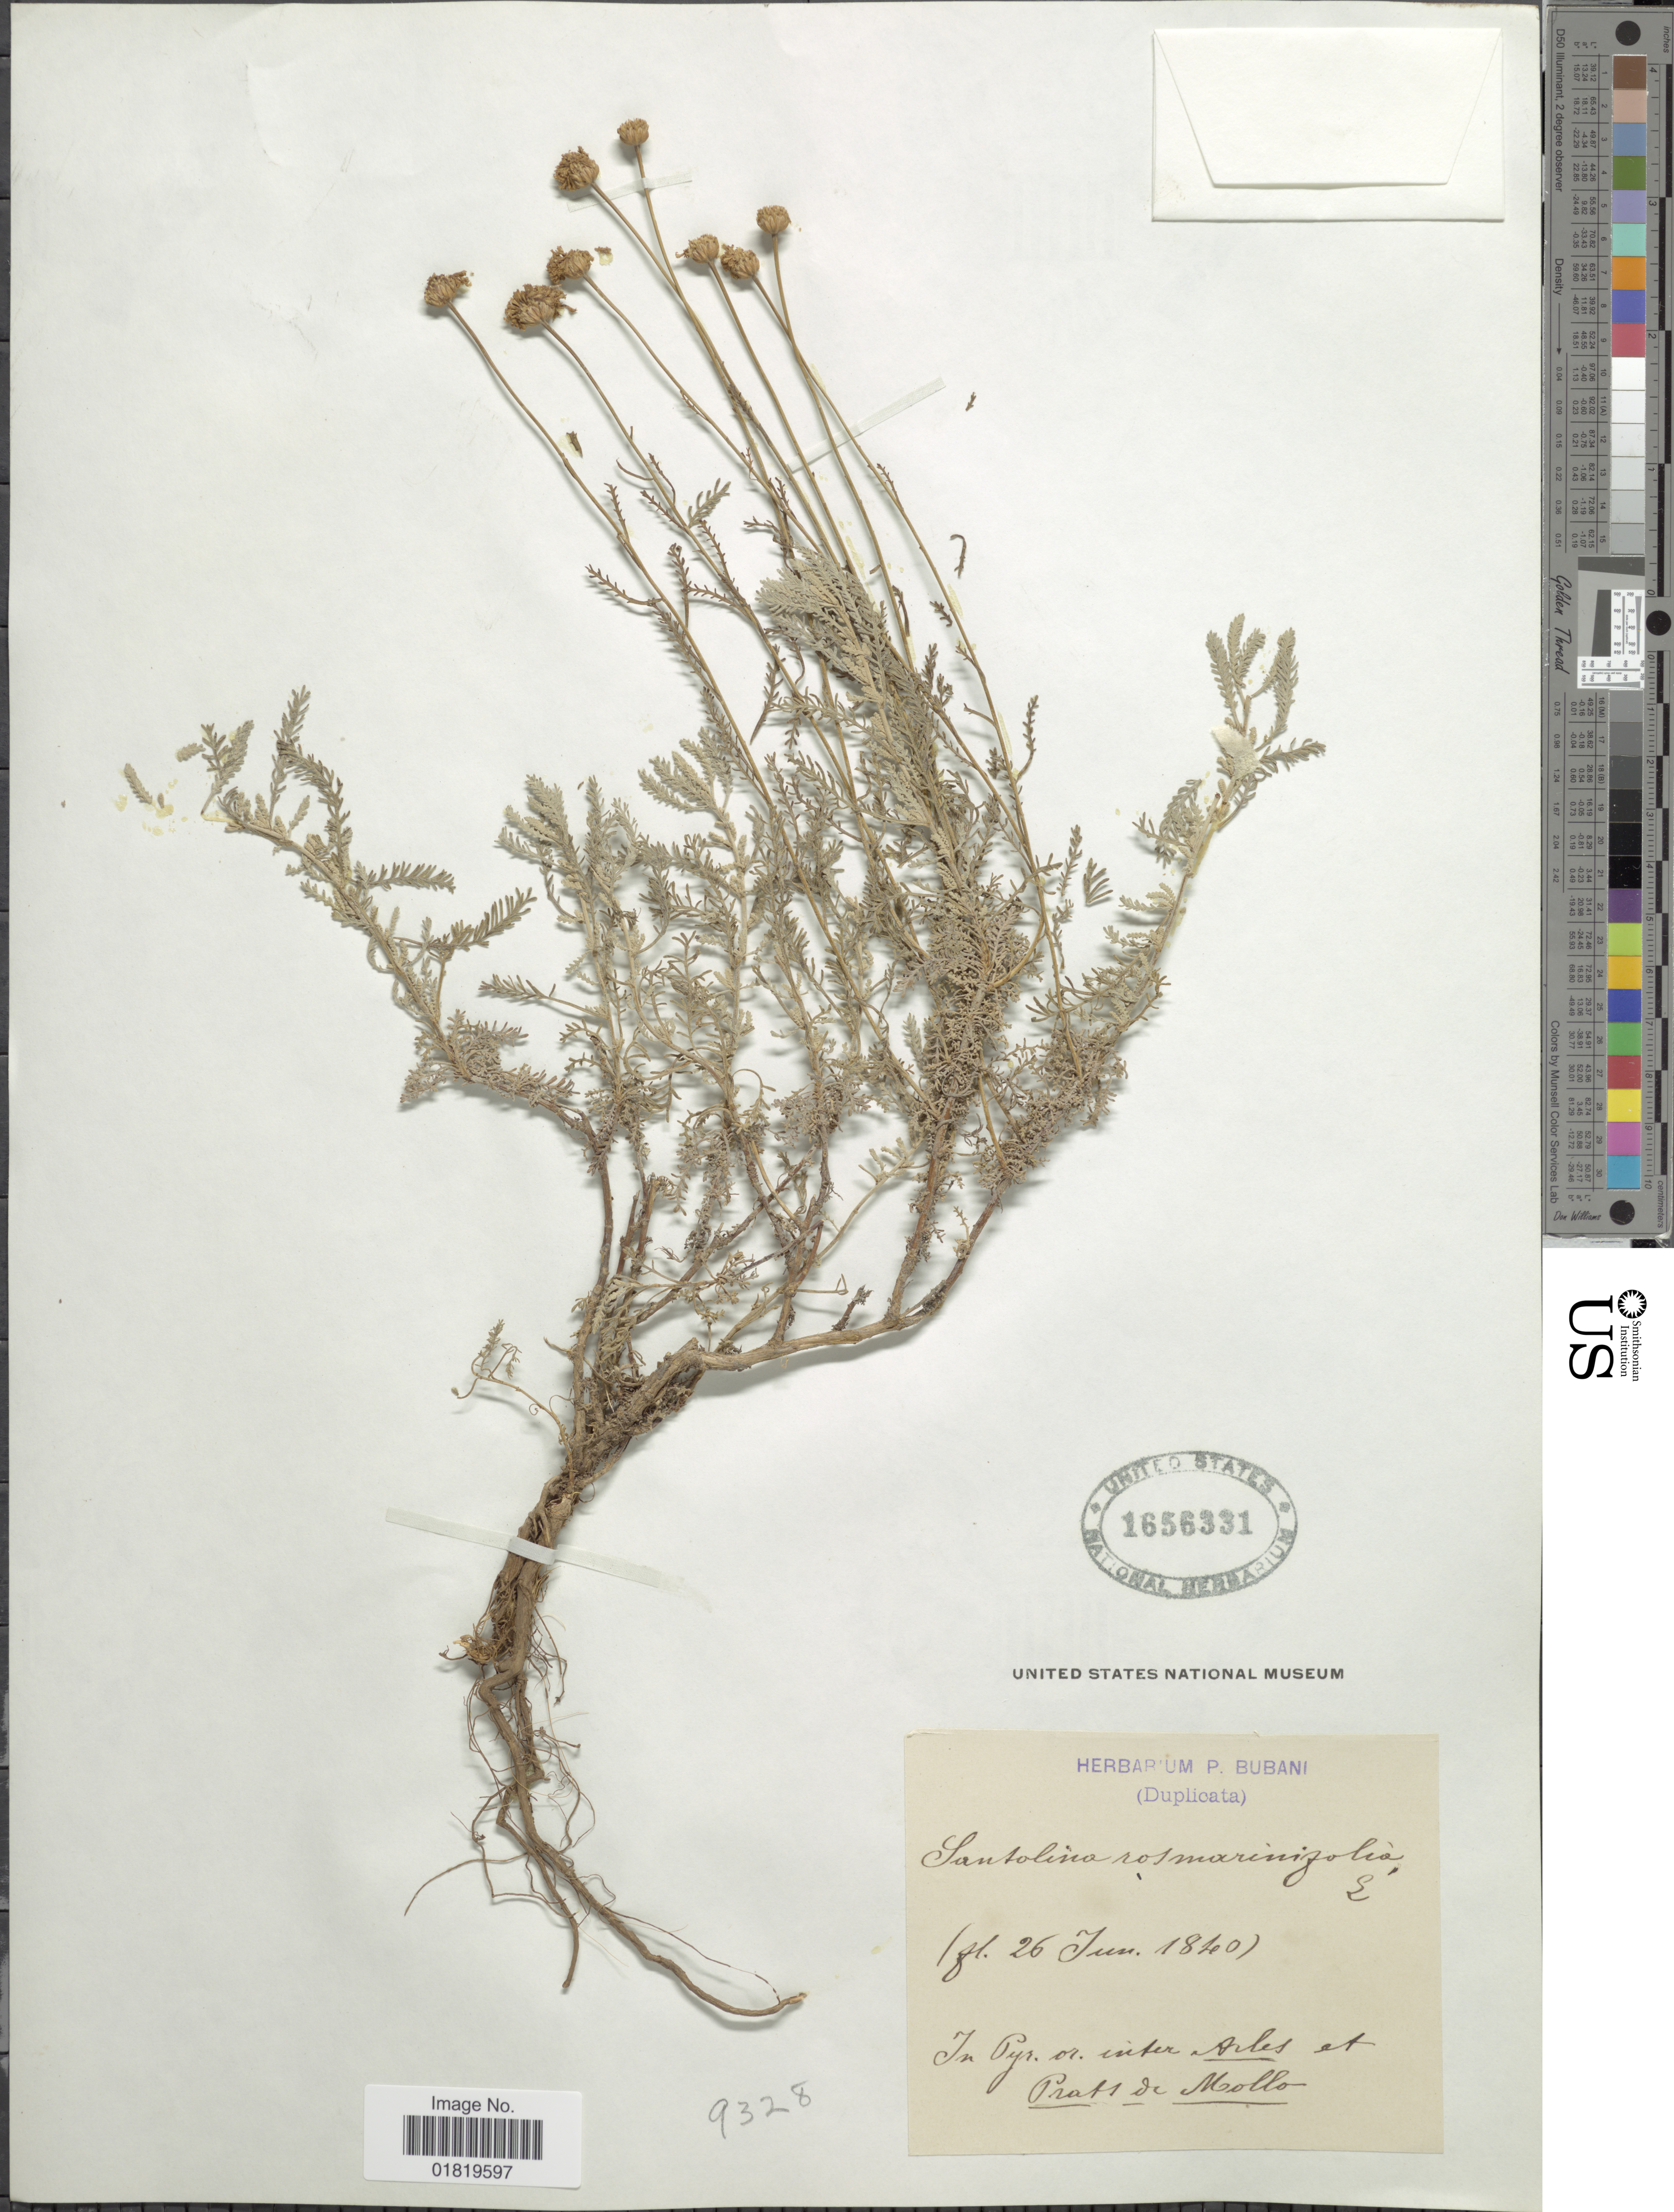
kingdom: Plantae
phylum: Tracheophyta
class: Magnoliopsida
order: Asterales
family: Asteraceae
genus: Santolina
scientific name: Santolina rosmarinifolia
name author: L.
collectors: Pratt & P. de Mollo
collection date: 1840-06-26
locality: In Pyr. or. inter Arles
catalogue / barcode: US 1656331